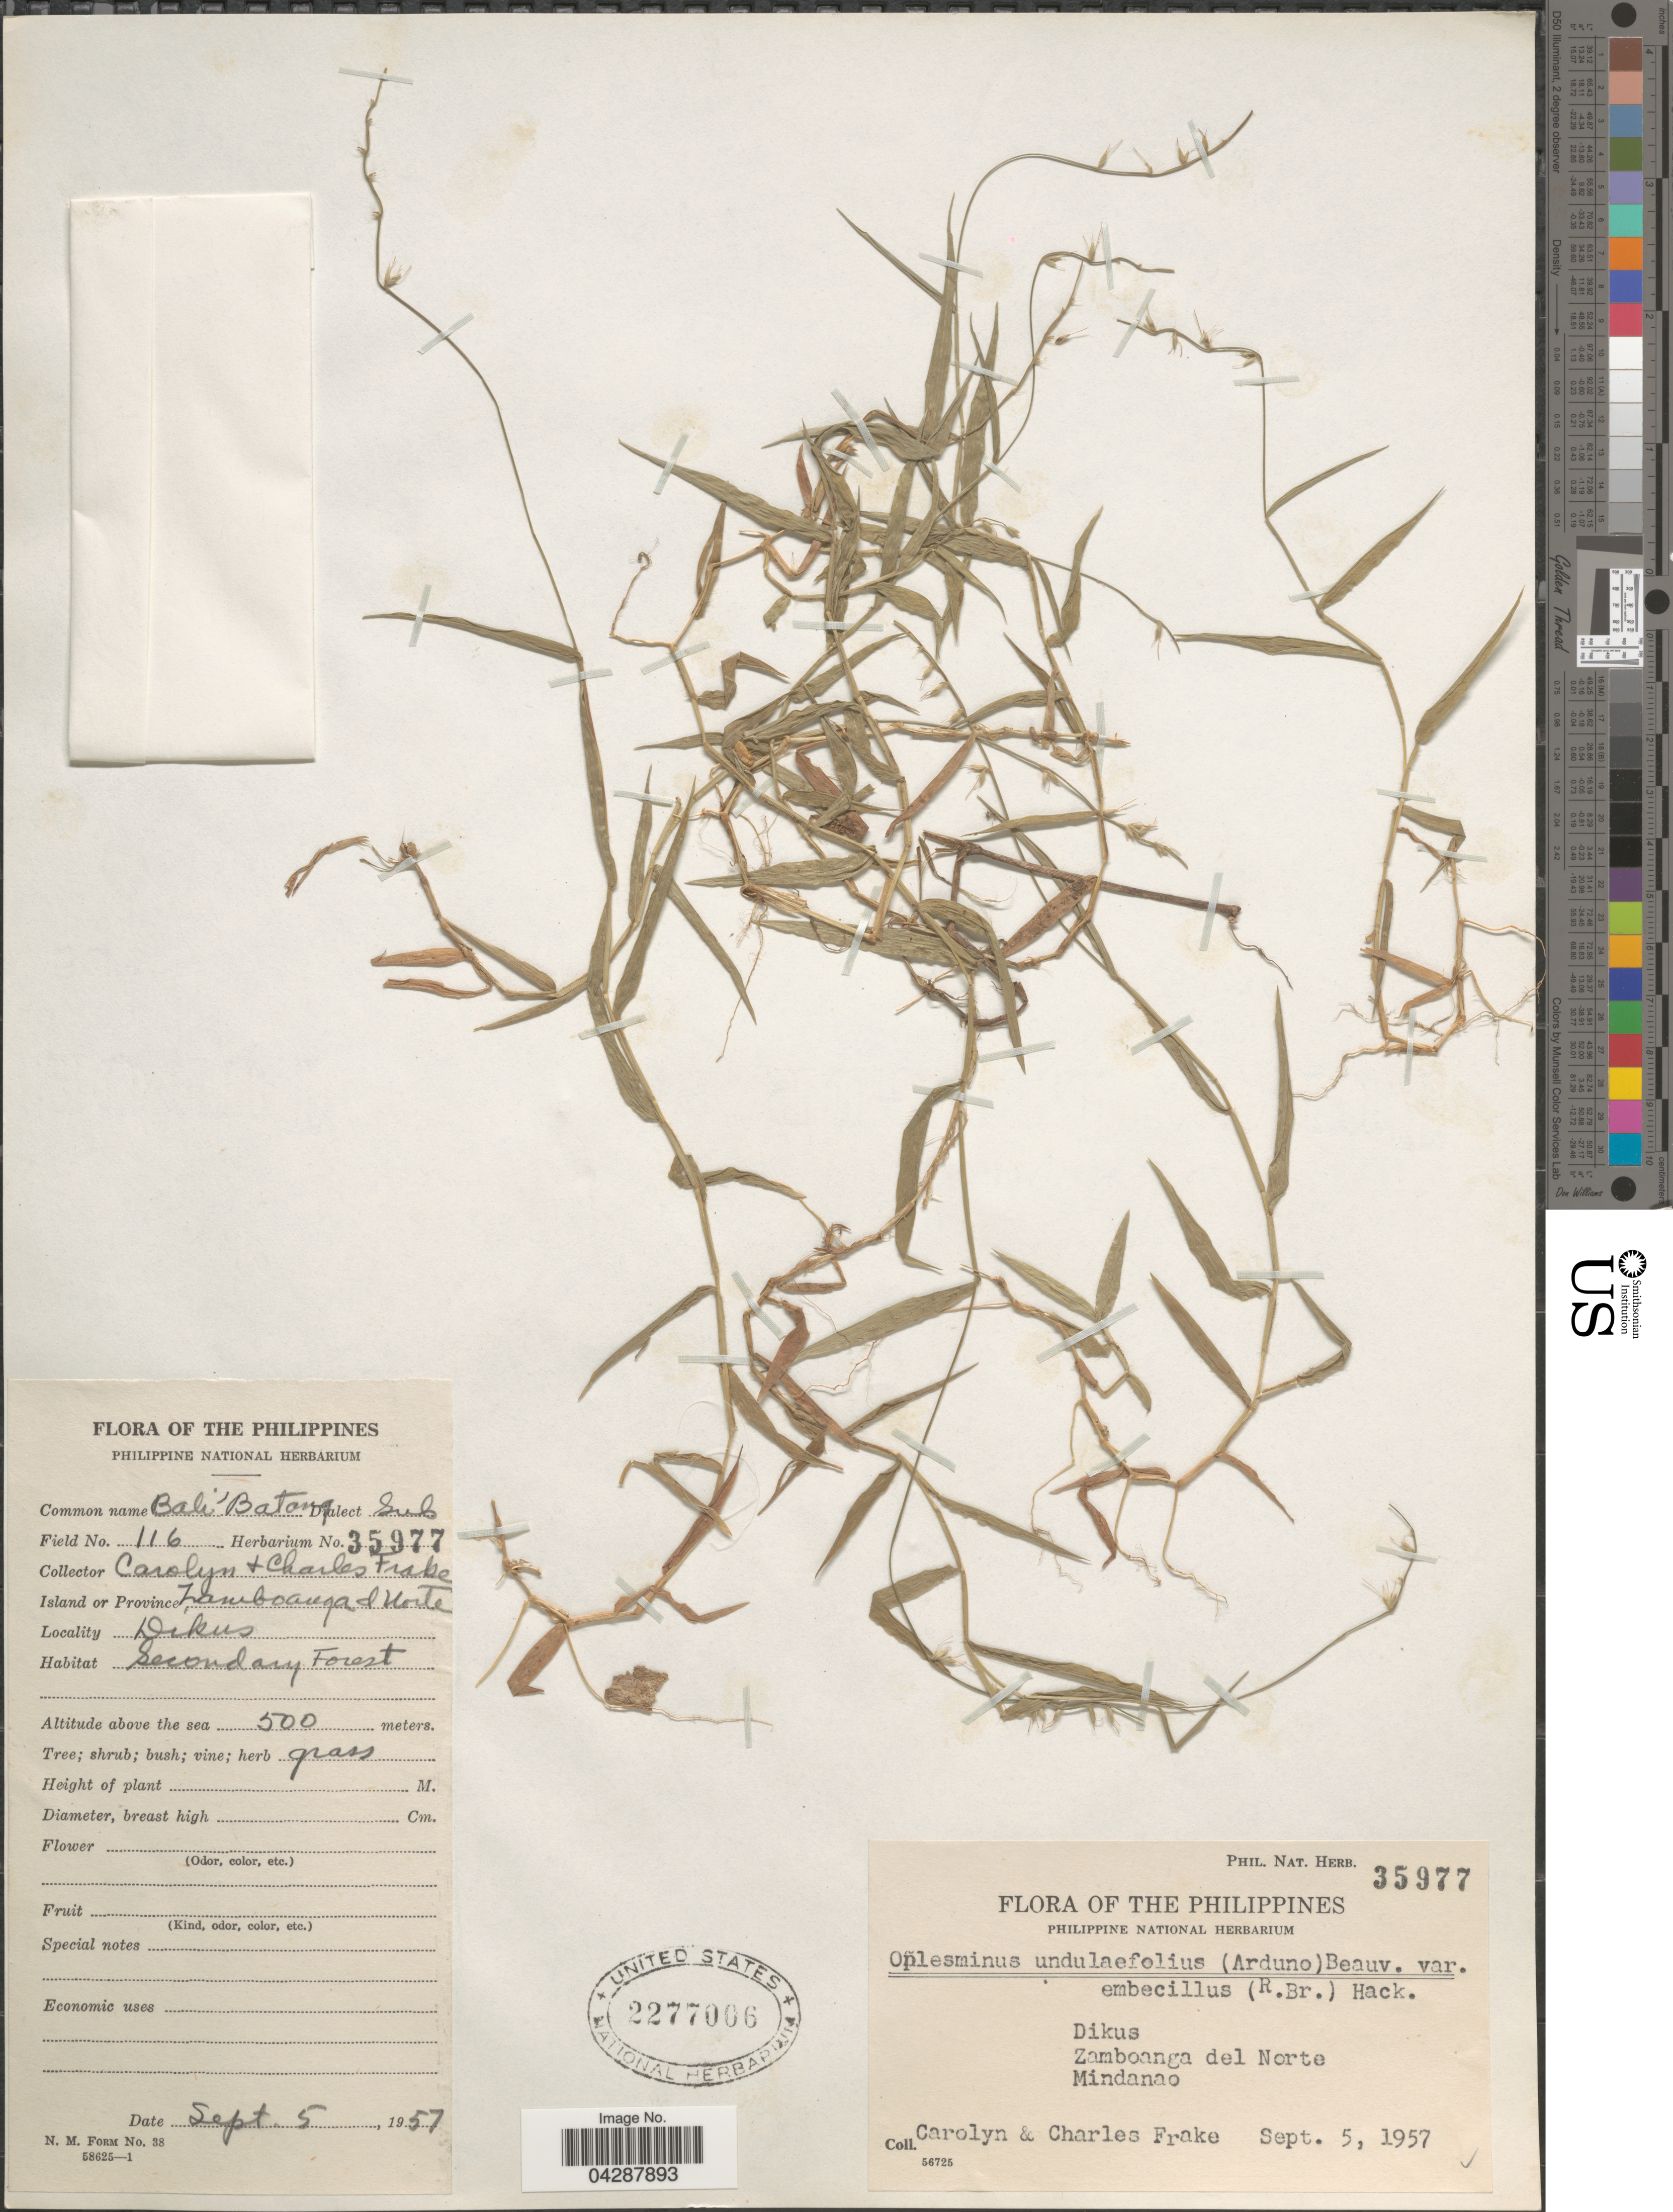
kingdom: Plantae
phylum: Tracheophyta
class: Liliopsida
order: Poales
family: Poaceae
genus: Oplismenus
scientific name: Oplismenus undulatifolius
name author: (Ard.) P. Beauv.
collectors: C. M. Frake & C. O. Frake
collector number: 116/Phil. Nat. Herb. 35977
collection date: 1957-09-05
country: Philippines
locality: Dikus. Zamboanga del Norte. Mindanao.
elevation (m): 500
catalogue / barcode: US 2277006